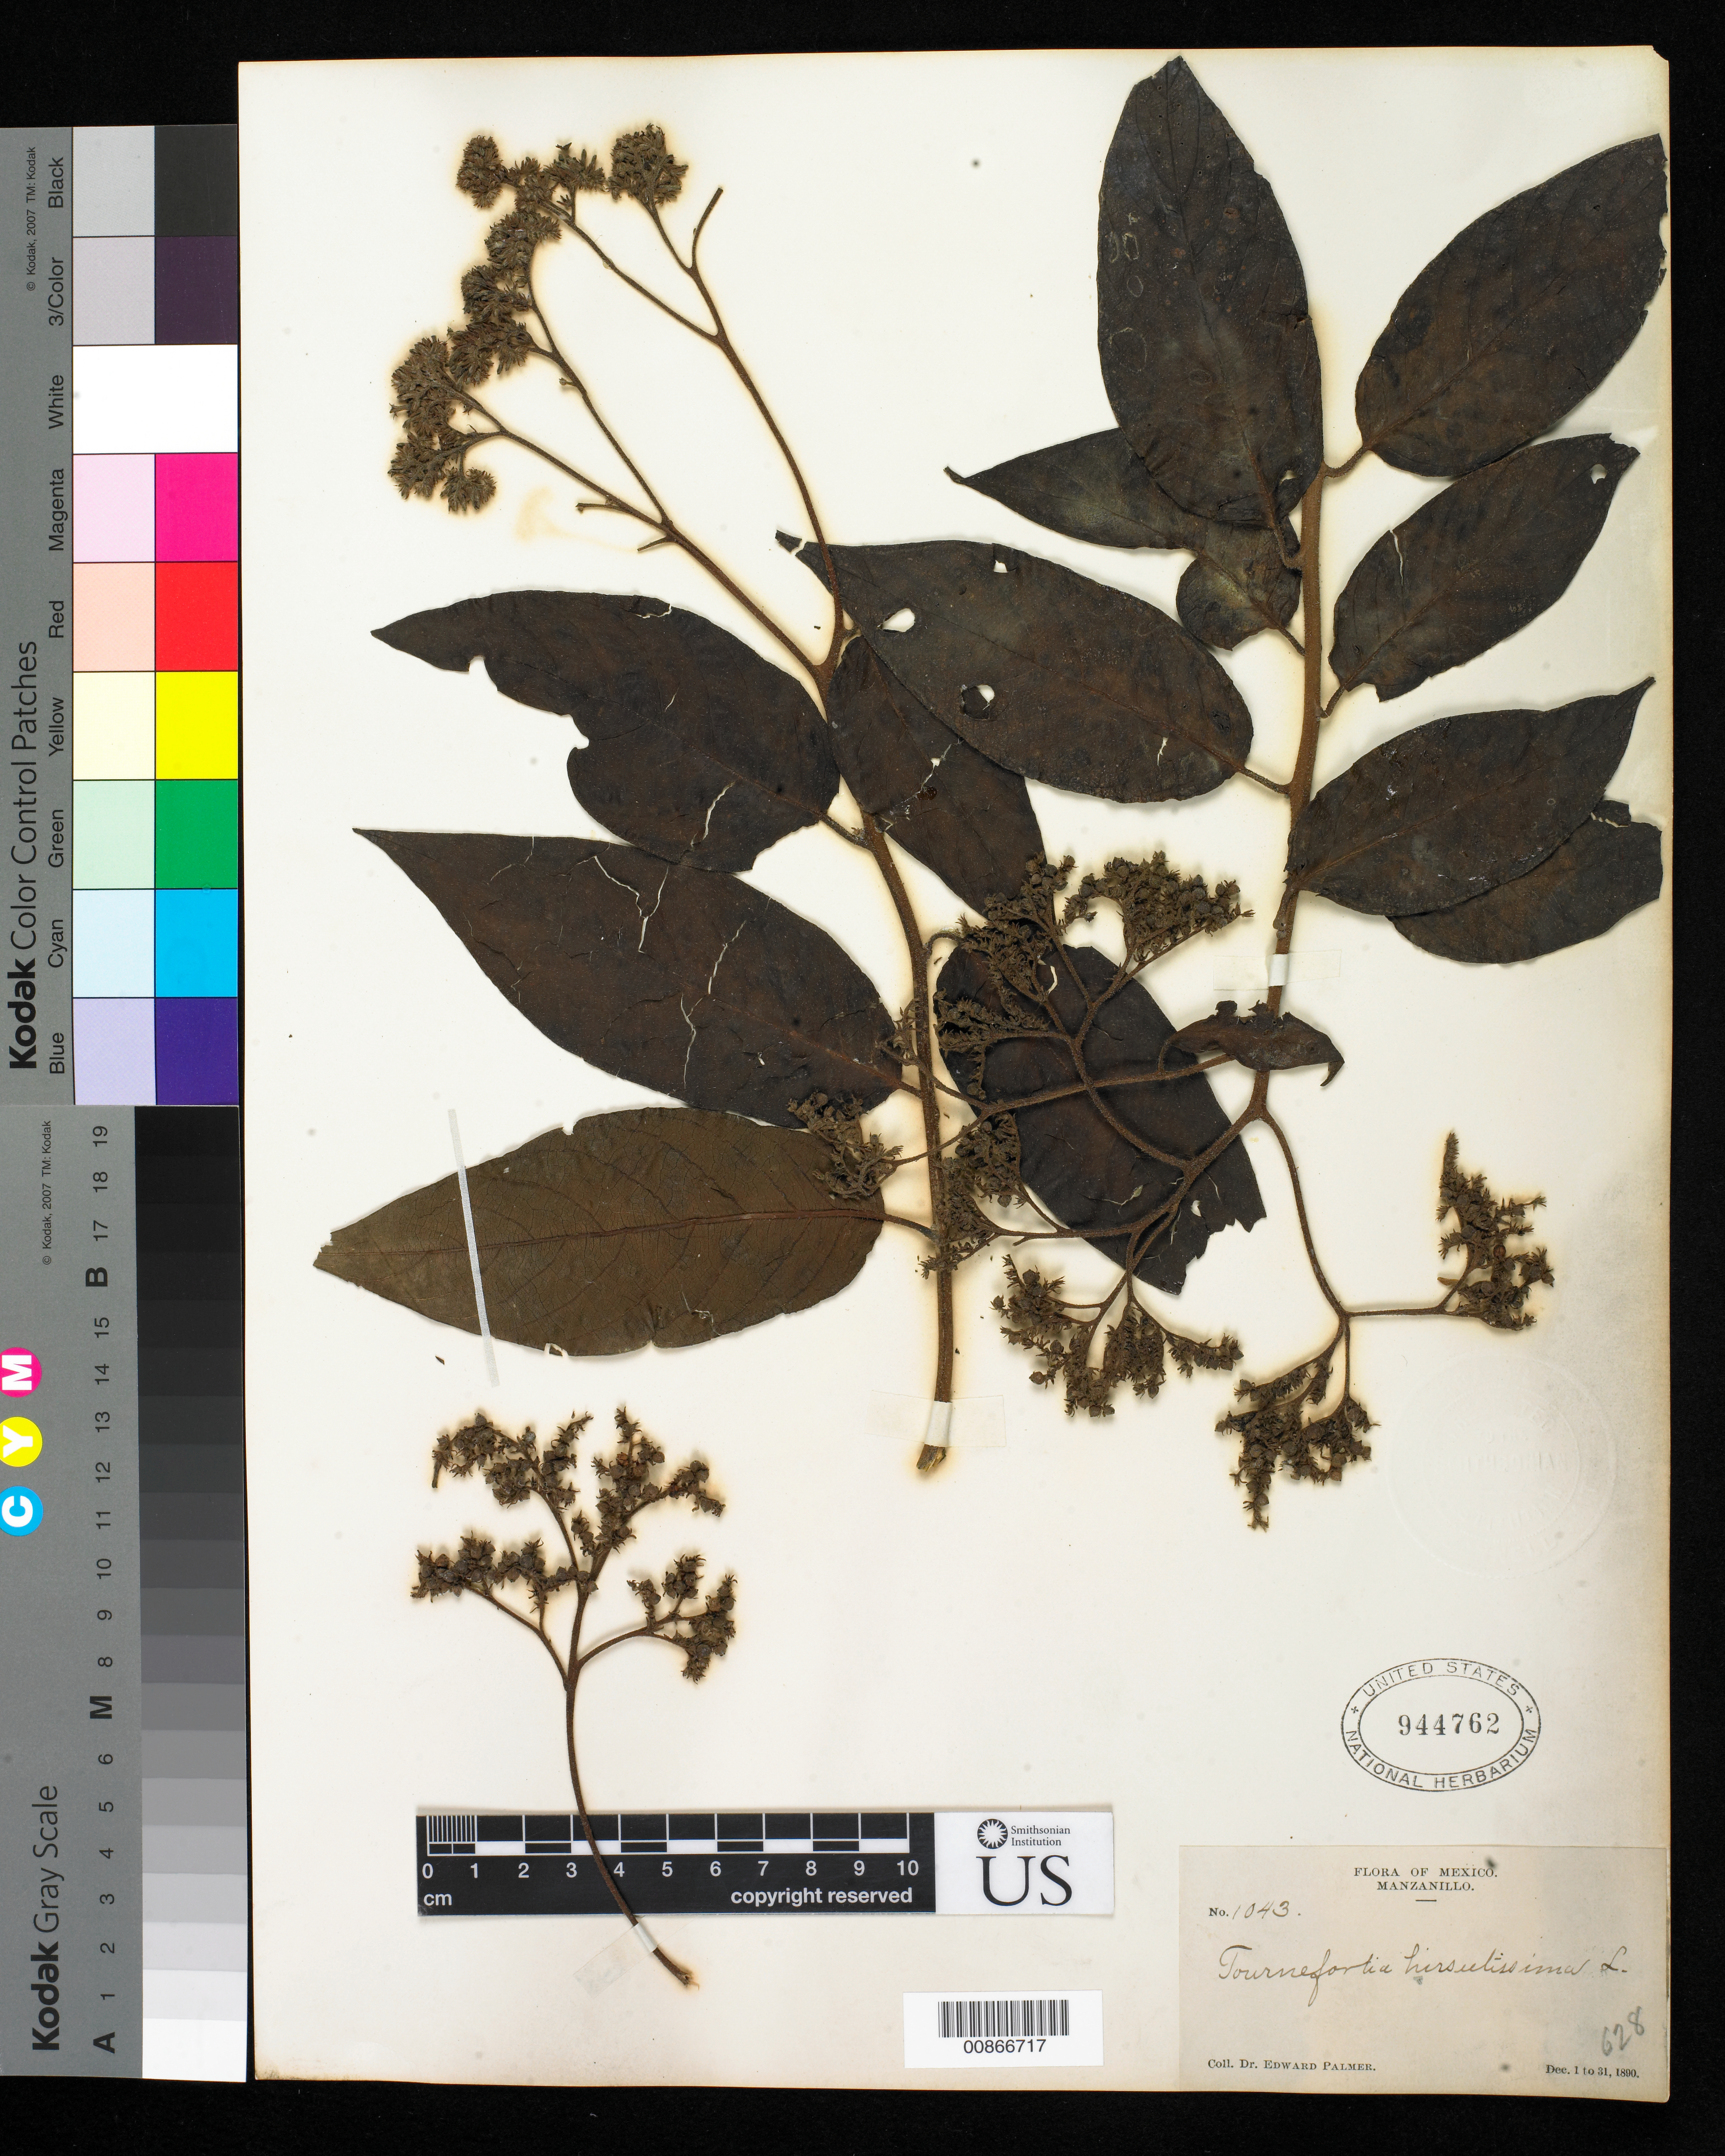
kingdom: Plantae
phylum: Tracheophyta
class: Magnoliopsida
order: Boraginales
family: Heliotropiaceae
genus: Tournefortia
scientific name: Tournefortia hirsutissima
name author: L.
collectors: E. Palmer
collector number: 1043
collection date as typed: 01 Dec 1890 to 31 Dec 1890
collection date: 1890-12-01/1890-12-31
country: Mexico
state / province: Colima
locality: Manzanillo, Colima.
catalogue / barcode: US 944762